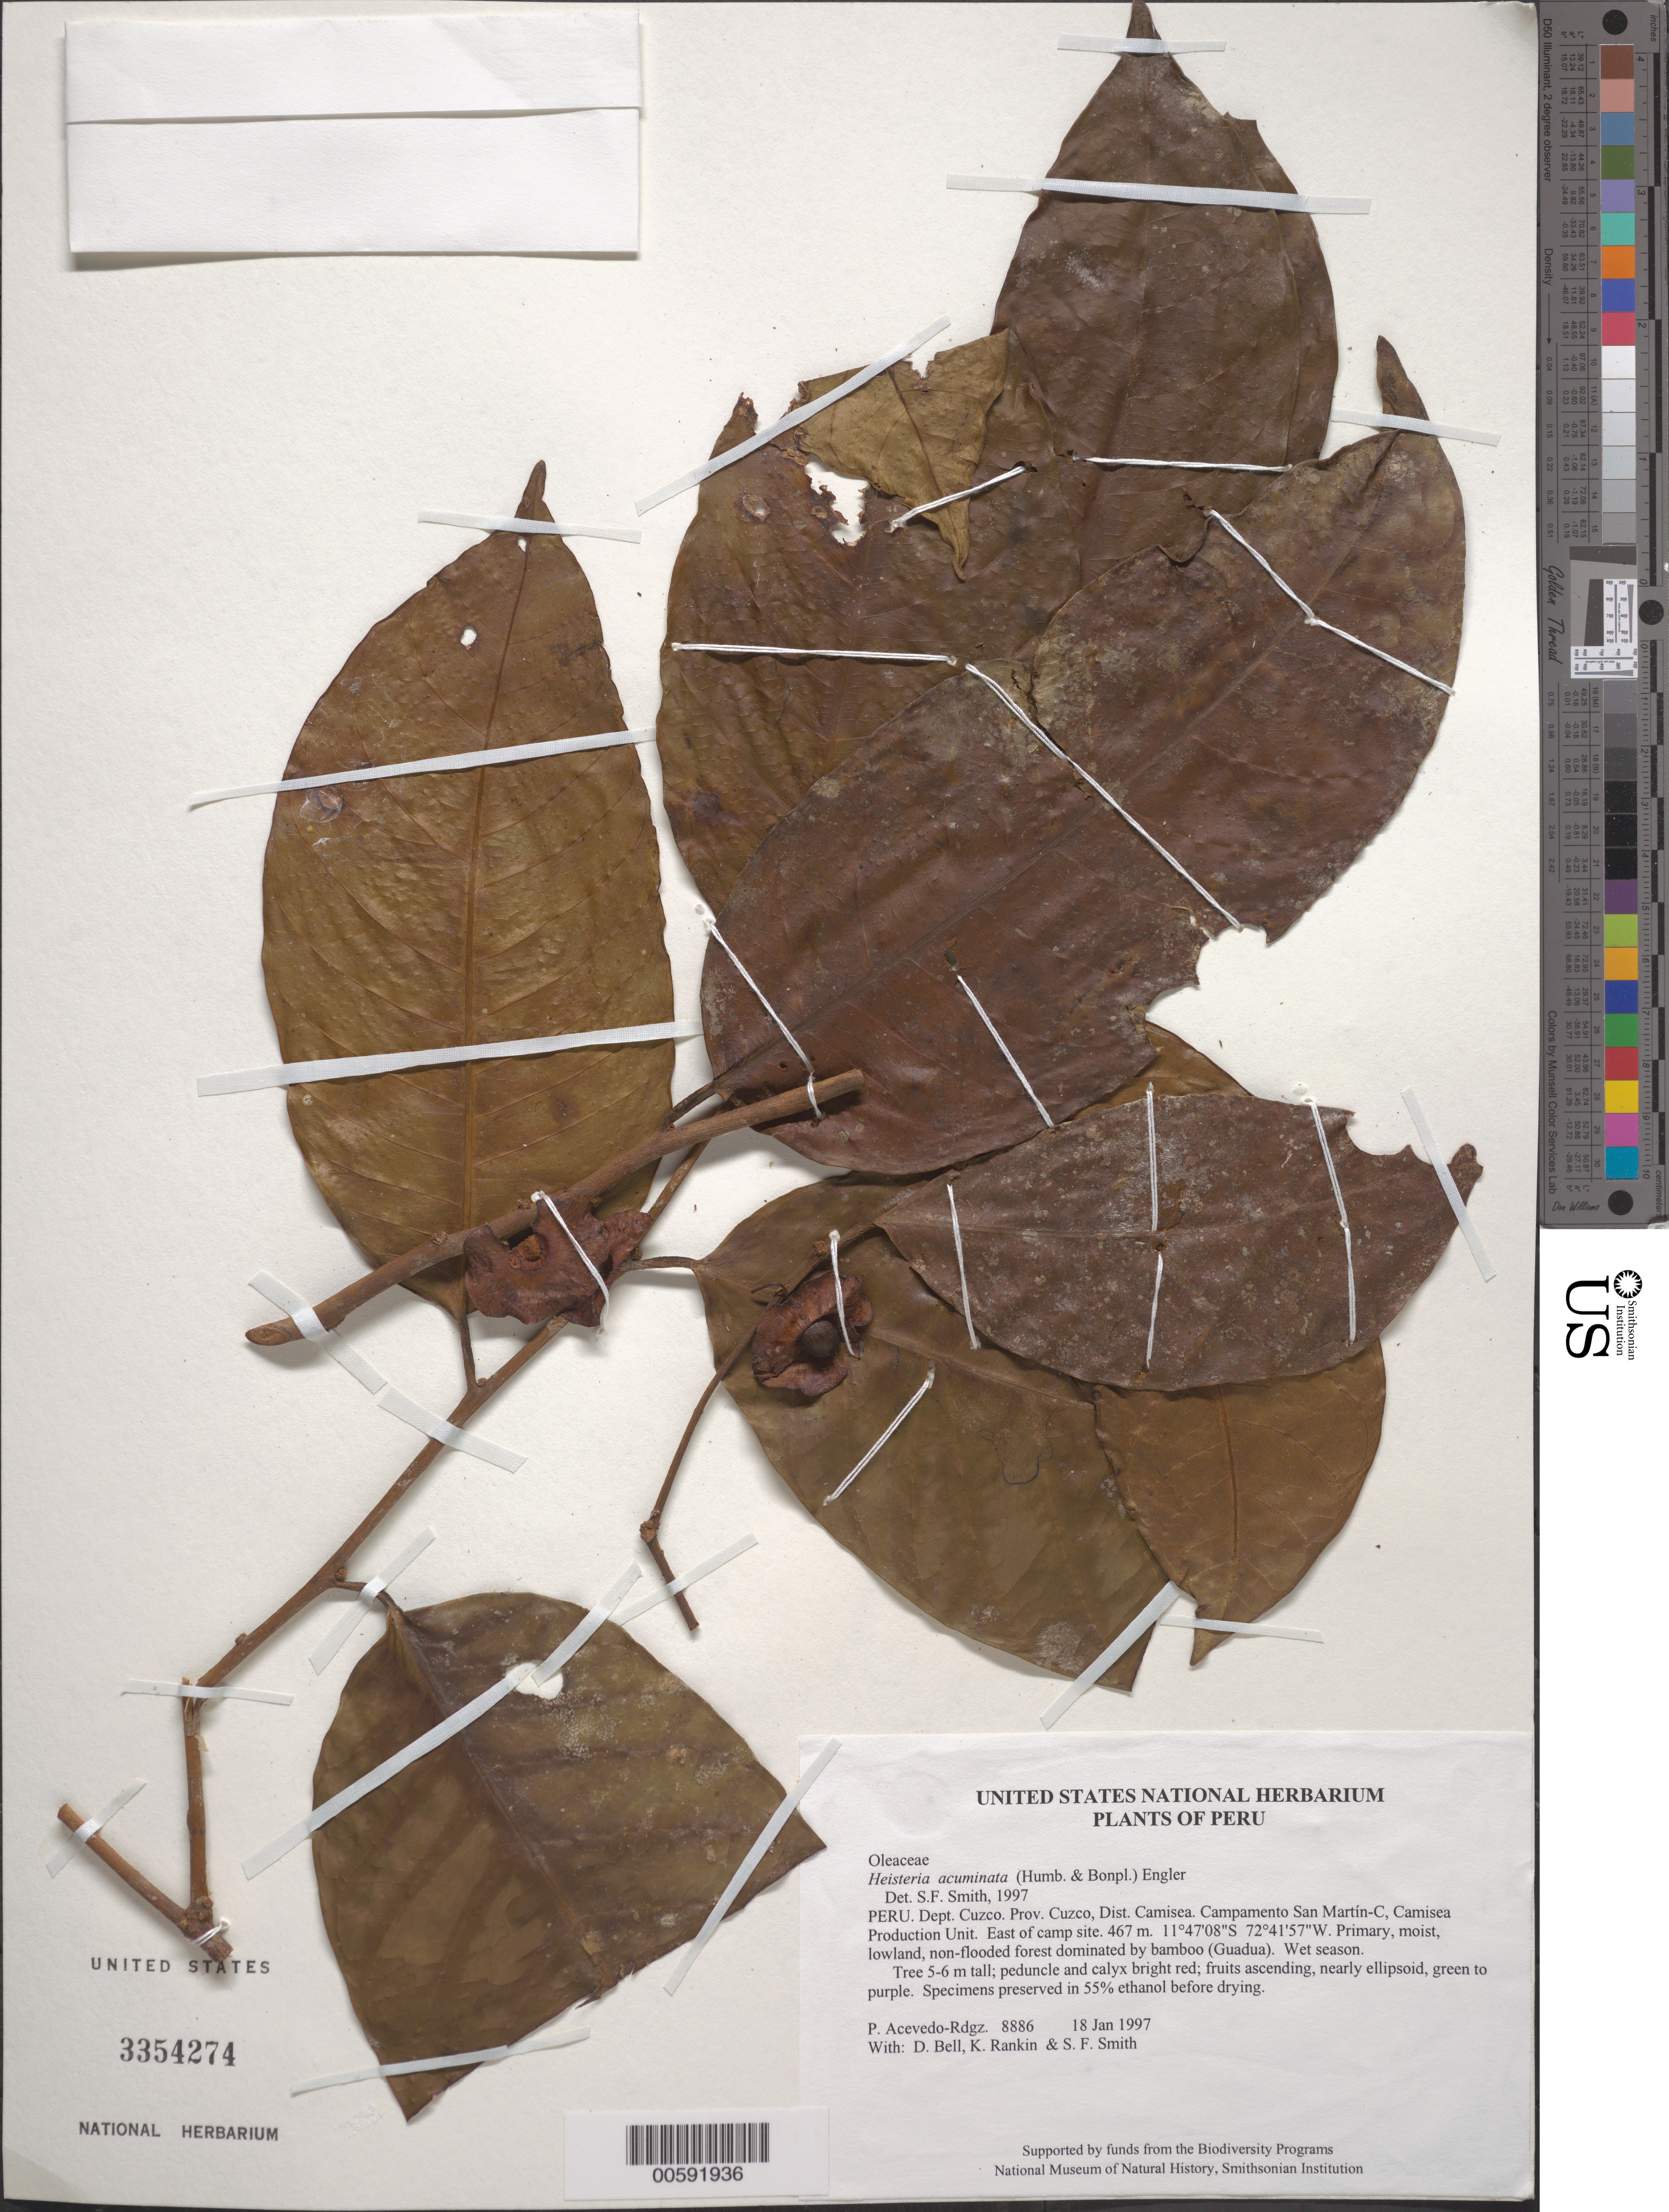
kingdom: Plantae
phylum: Tracheophyta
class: Magnoliopsida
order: Santalales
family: Erythropalaceae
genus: Heisteria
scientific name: Heisteria acuminata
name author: (Humb. & Bonpl.) Engl.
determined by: Smith, Stephen F., (US), NMNH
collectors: P. Acevedo-Rodr., D. A. Bell, K. B. Rankin & S.F. Smith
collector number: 8886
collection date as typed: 18 Jan 1997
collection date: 1997-01-18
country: Peru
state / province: Cusco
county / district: Cusco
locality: Districto Camisea, Campamento San Martín-C, Camisea Production Unit. East of camp site.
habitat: Primary, moist, lowland, non-flooded forest dominated by bamboo (Guadua). Wet season.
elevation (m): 467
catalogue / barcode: US 3354274